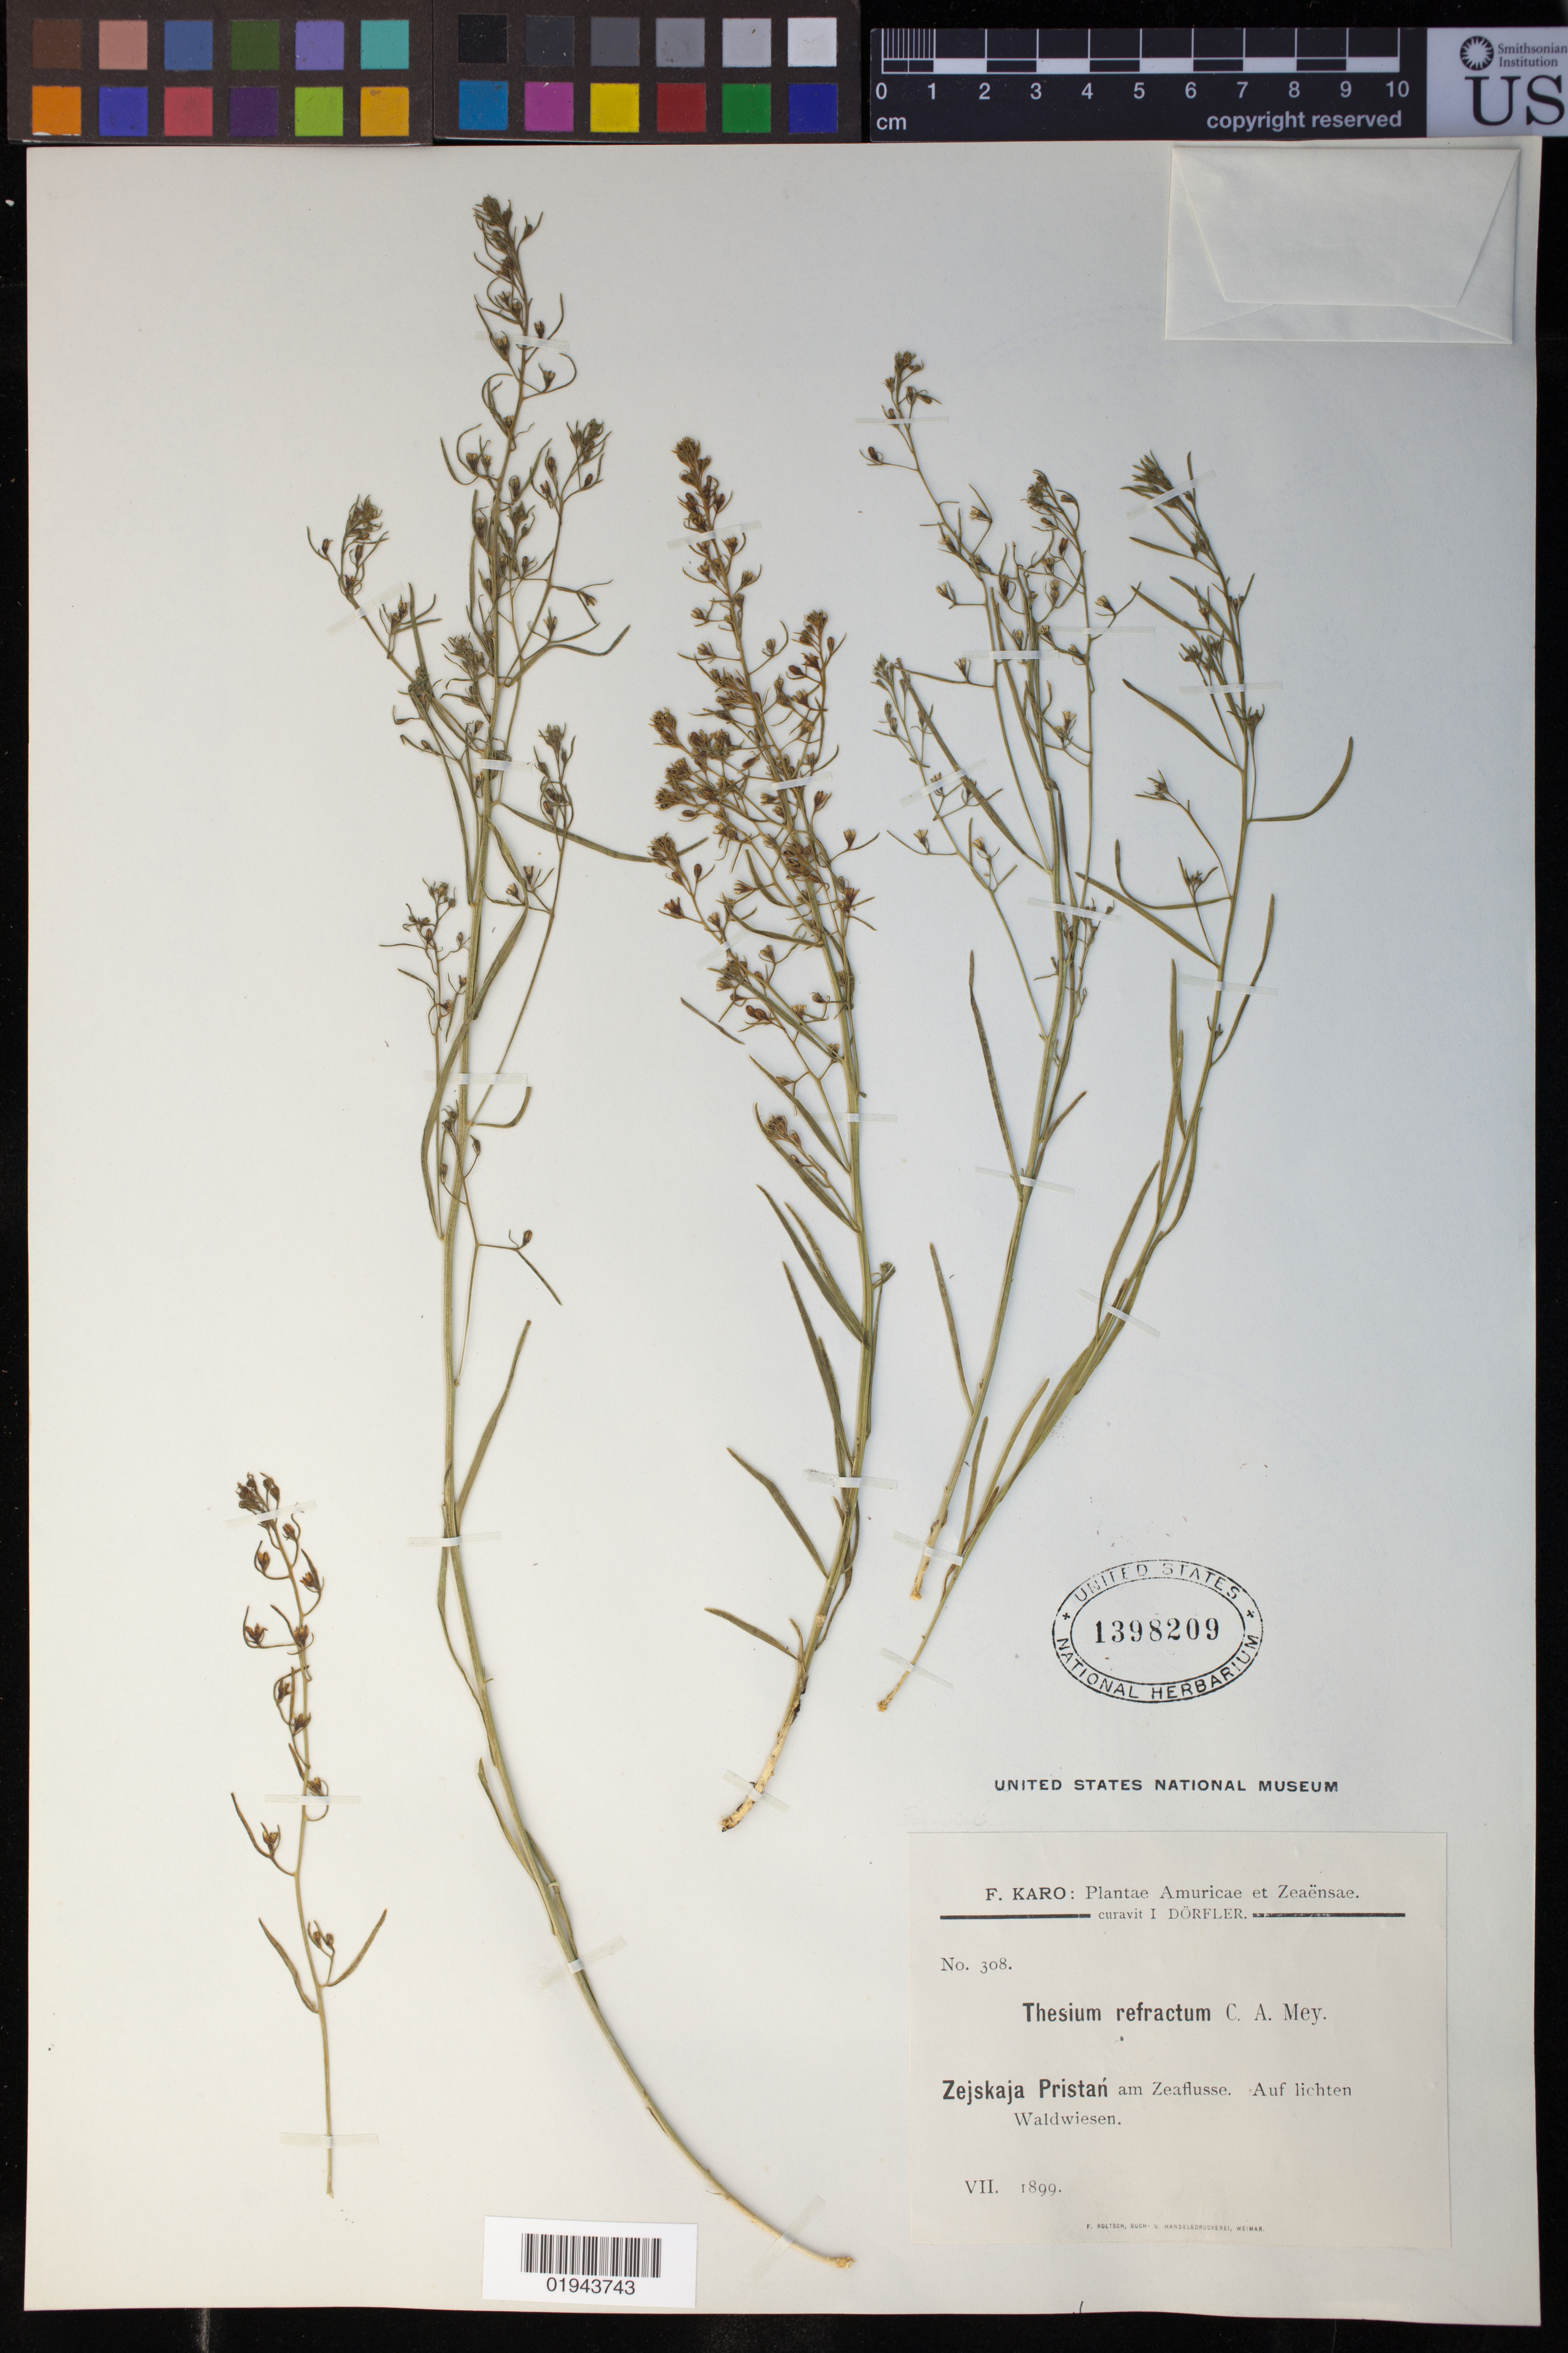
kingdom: Plantae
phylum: Tracheophyta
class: Magnoliopsida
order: Santalales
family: Thesiaceae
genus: Thesium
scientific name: Thesium refractum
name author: C.A. Mey.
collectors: F. Karo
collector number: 308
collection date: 1899-07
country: Russian Federation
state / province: Amur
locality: Zejskaja Pristan am Zeaflusse.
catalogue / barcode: US 1398209